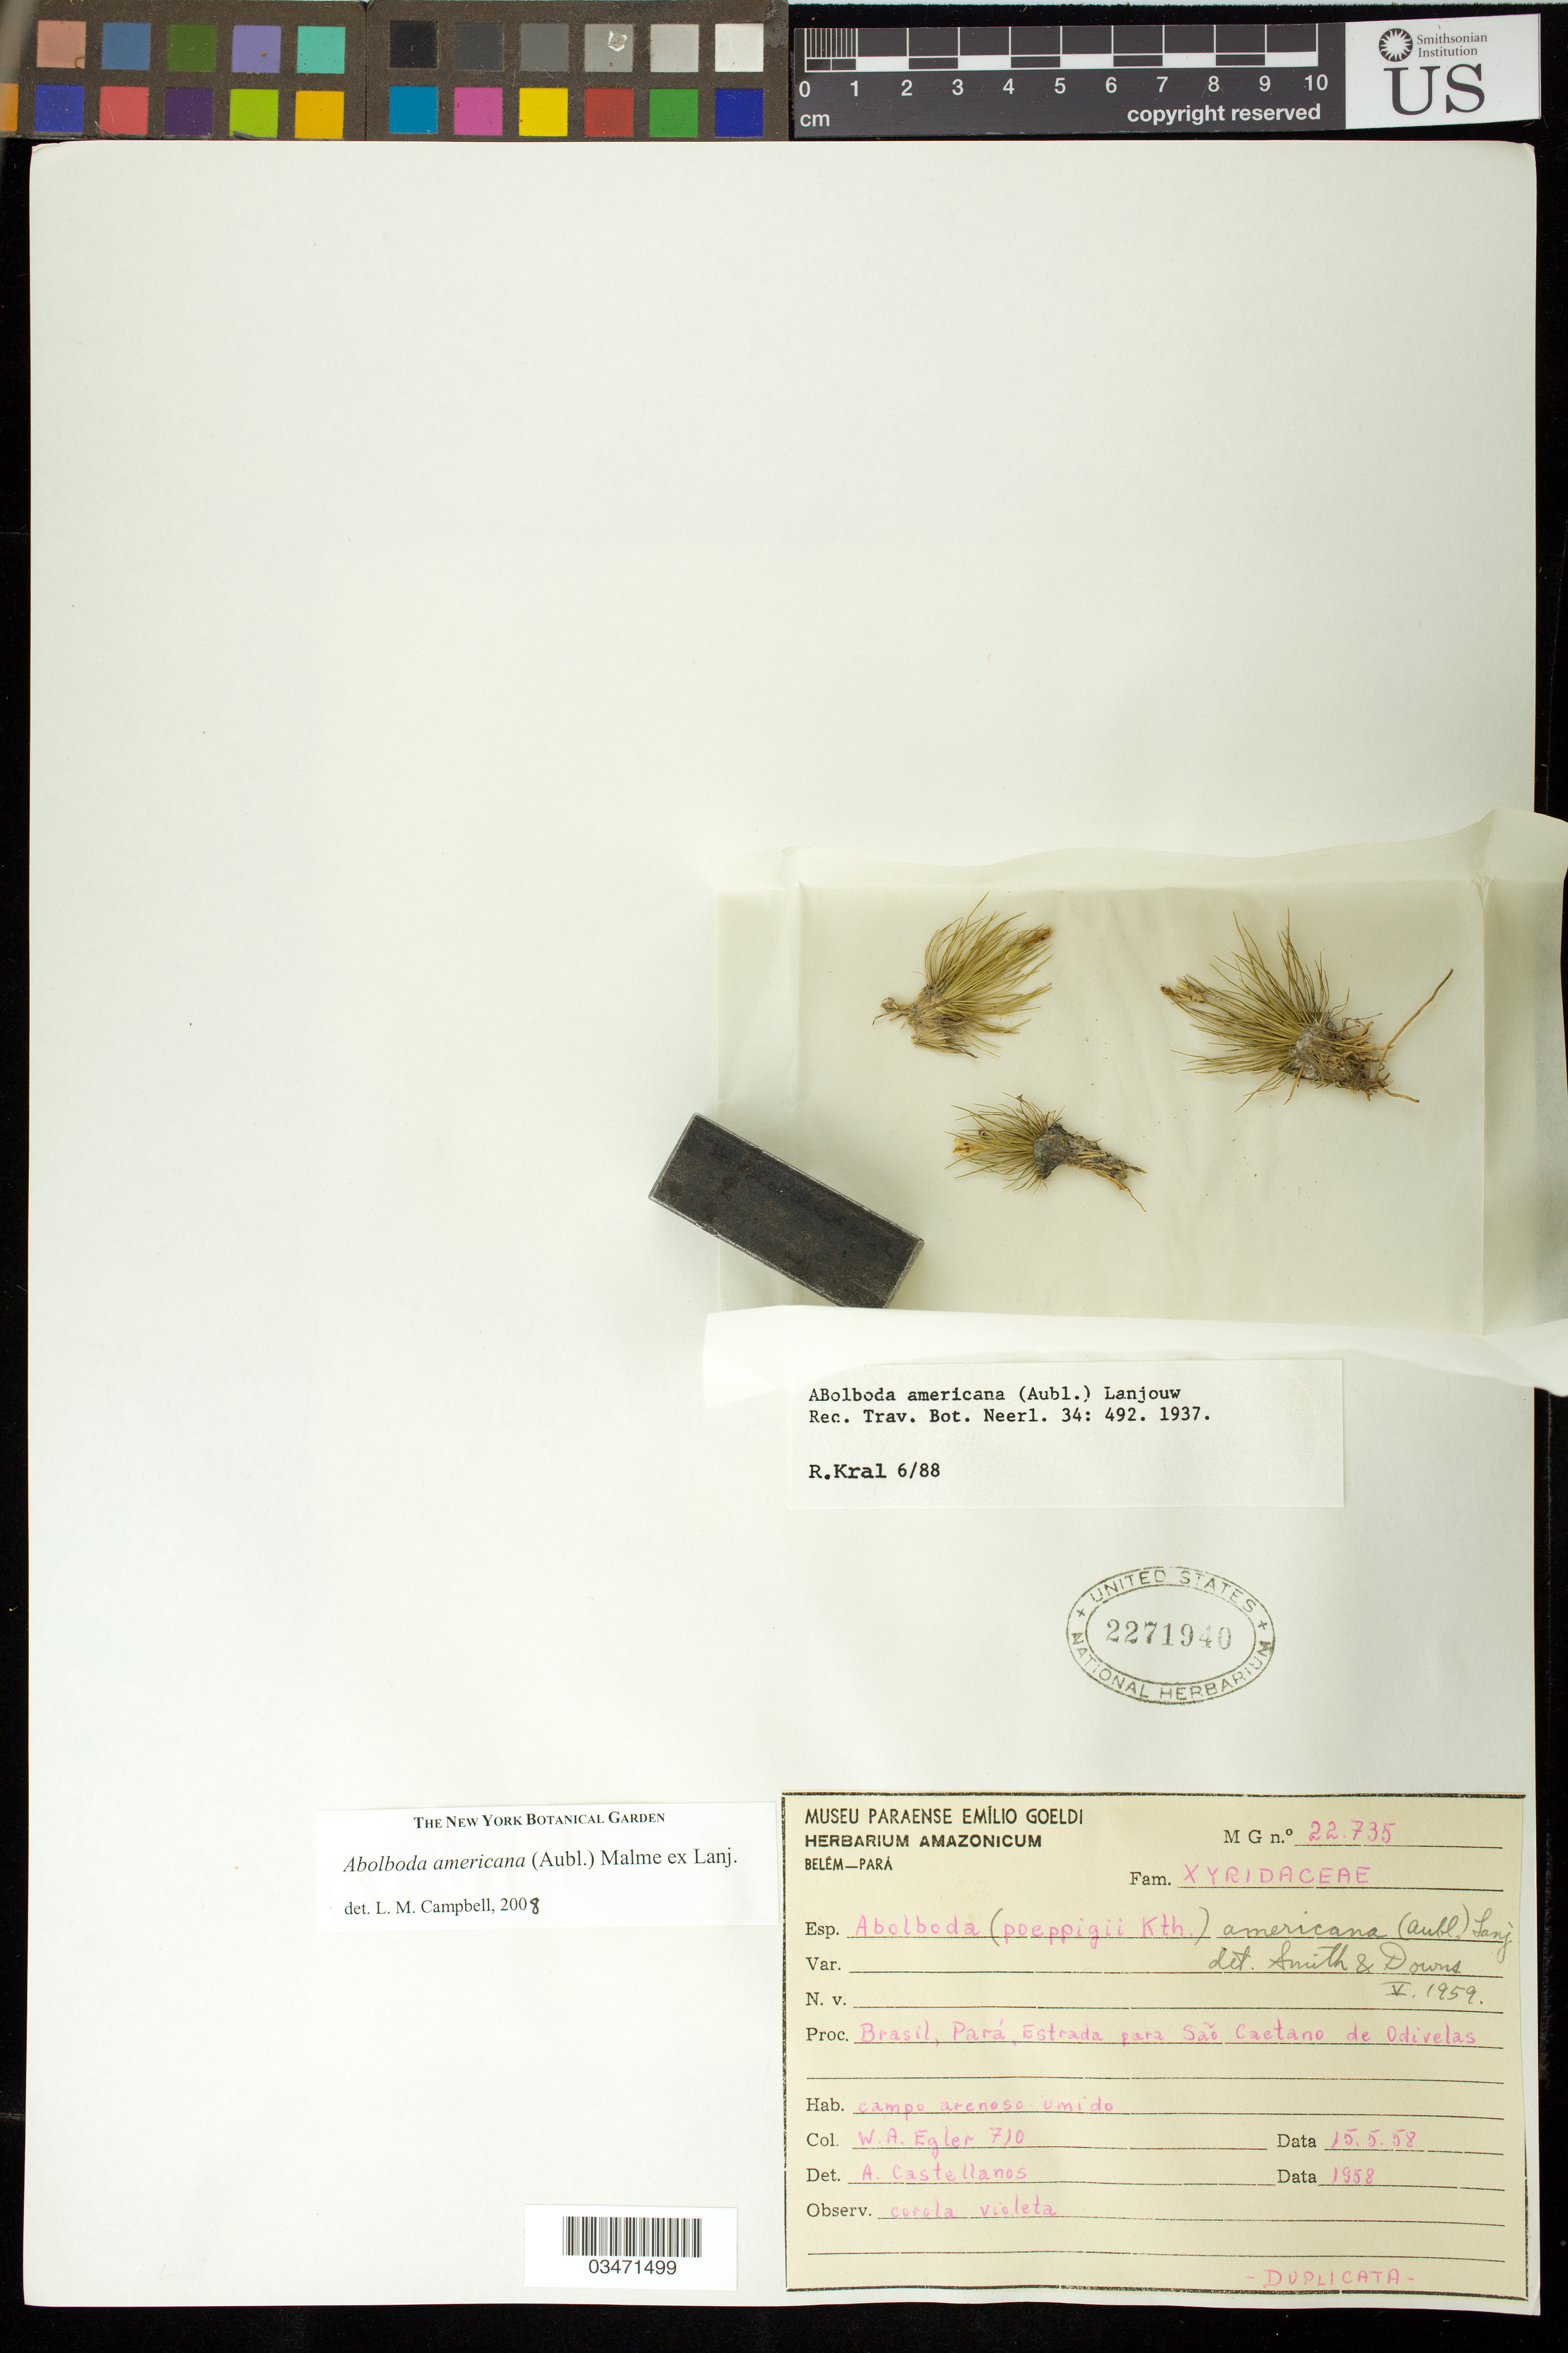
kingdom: Plantae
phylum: Tracheophyta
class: Liliopsida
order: Poales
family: Xyridaceae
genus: Abolboda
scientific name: Abolboda americana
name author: (Aubl.) Lanj.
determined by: Campbell, L. M.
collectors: W. A. Egler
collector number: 710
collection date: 1958-05-15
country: Brazil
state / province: Pará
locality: Estrada para Sao Caetano de Odivelas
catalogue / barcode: US 2271940